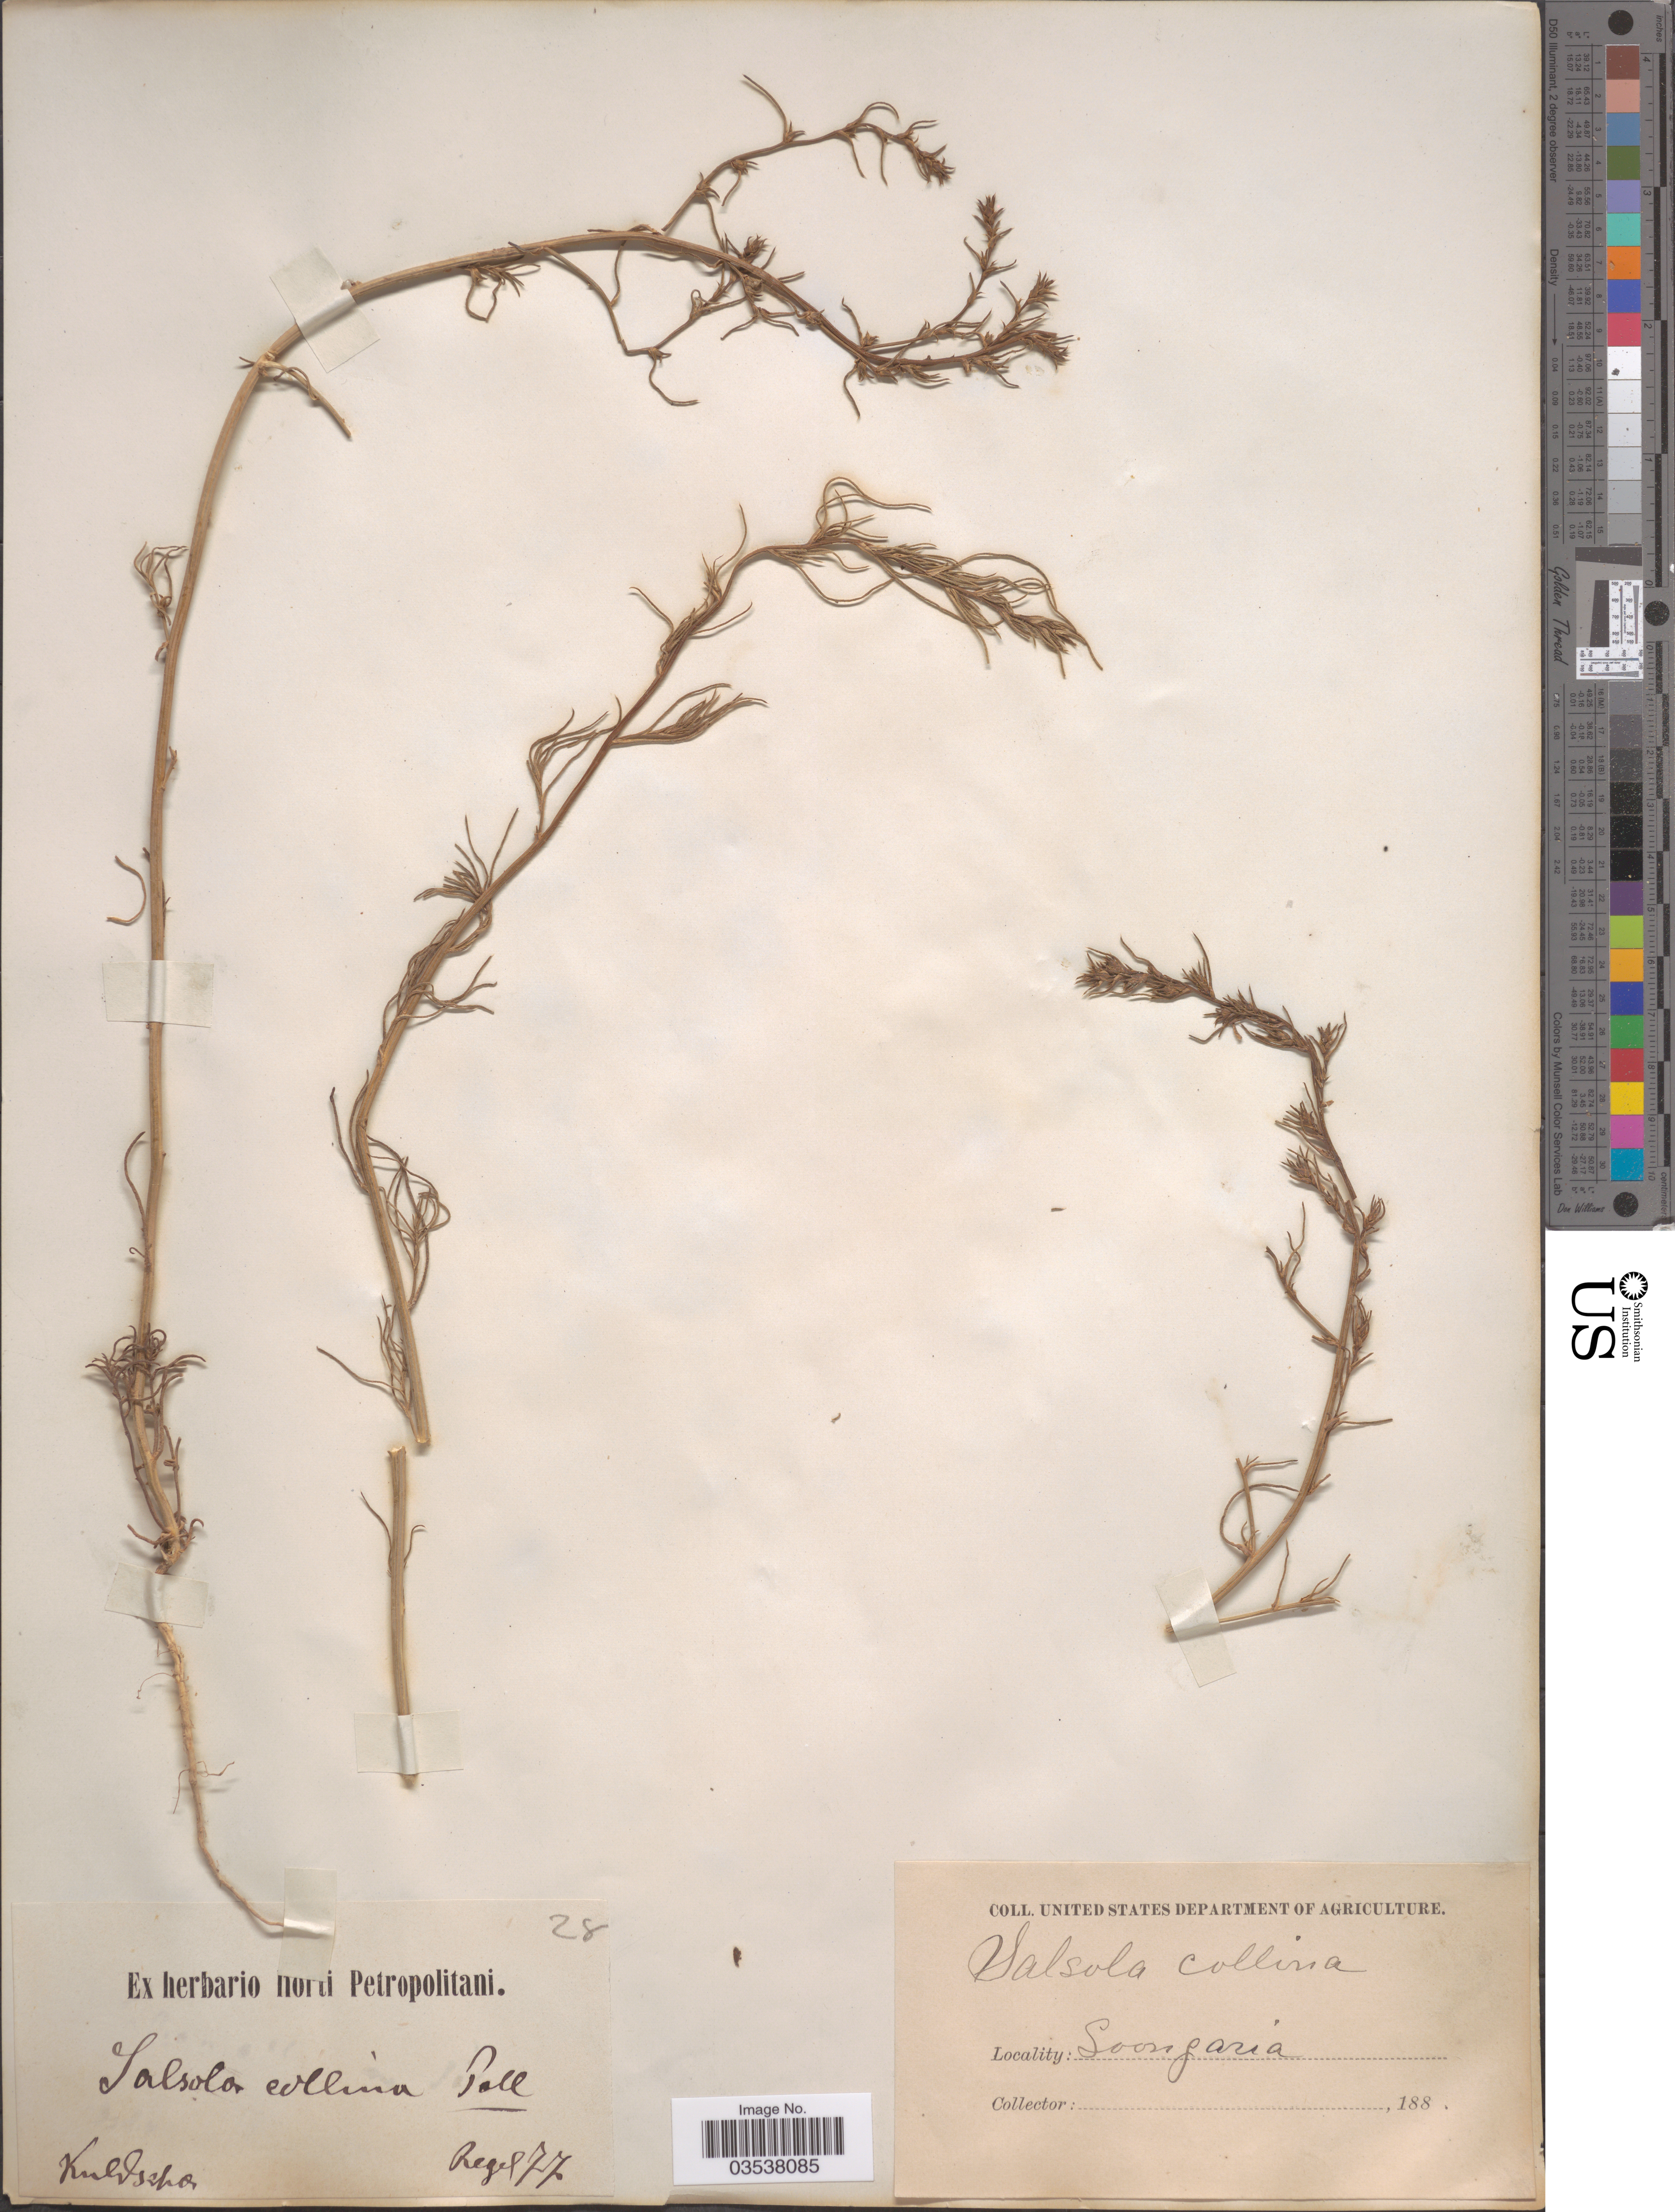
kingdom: Plantae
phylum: Tracheophyta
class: Magnoliopsida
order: Caryophyllales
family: Amaranthaceae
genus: Salsola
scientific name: Salsola collina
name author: Pall.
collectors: Regel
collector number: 28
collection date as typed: Transcribed d/m/y: //77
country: China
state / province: Xinjiang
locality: Soongaria. Kuldscha.